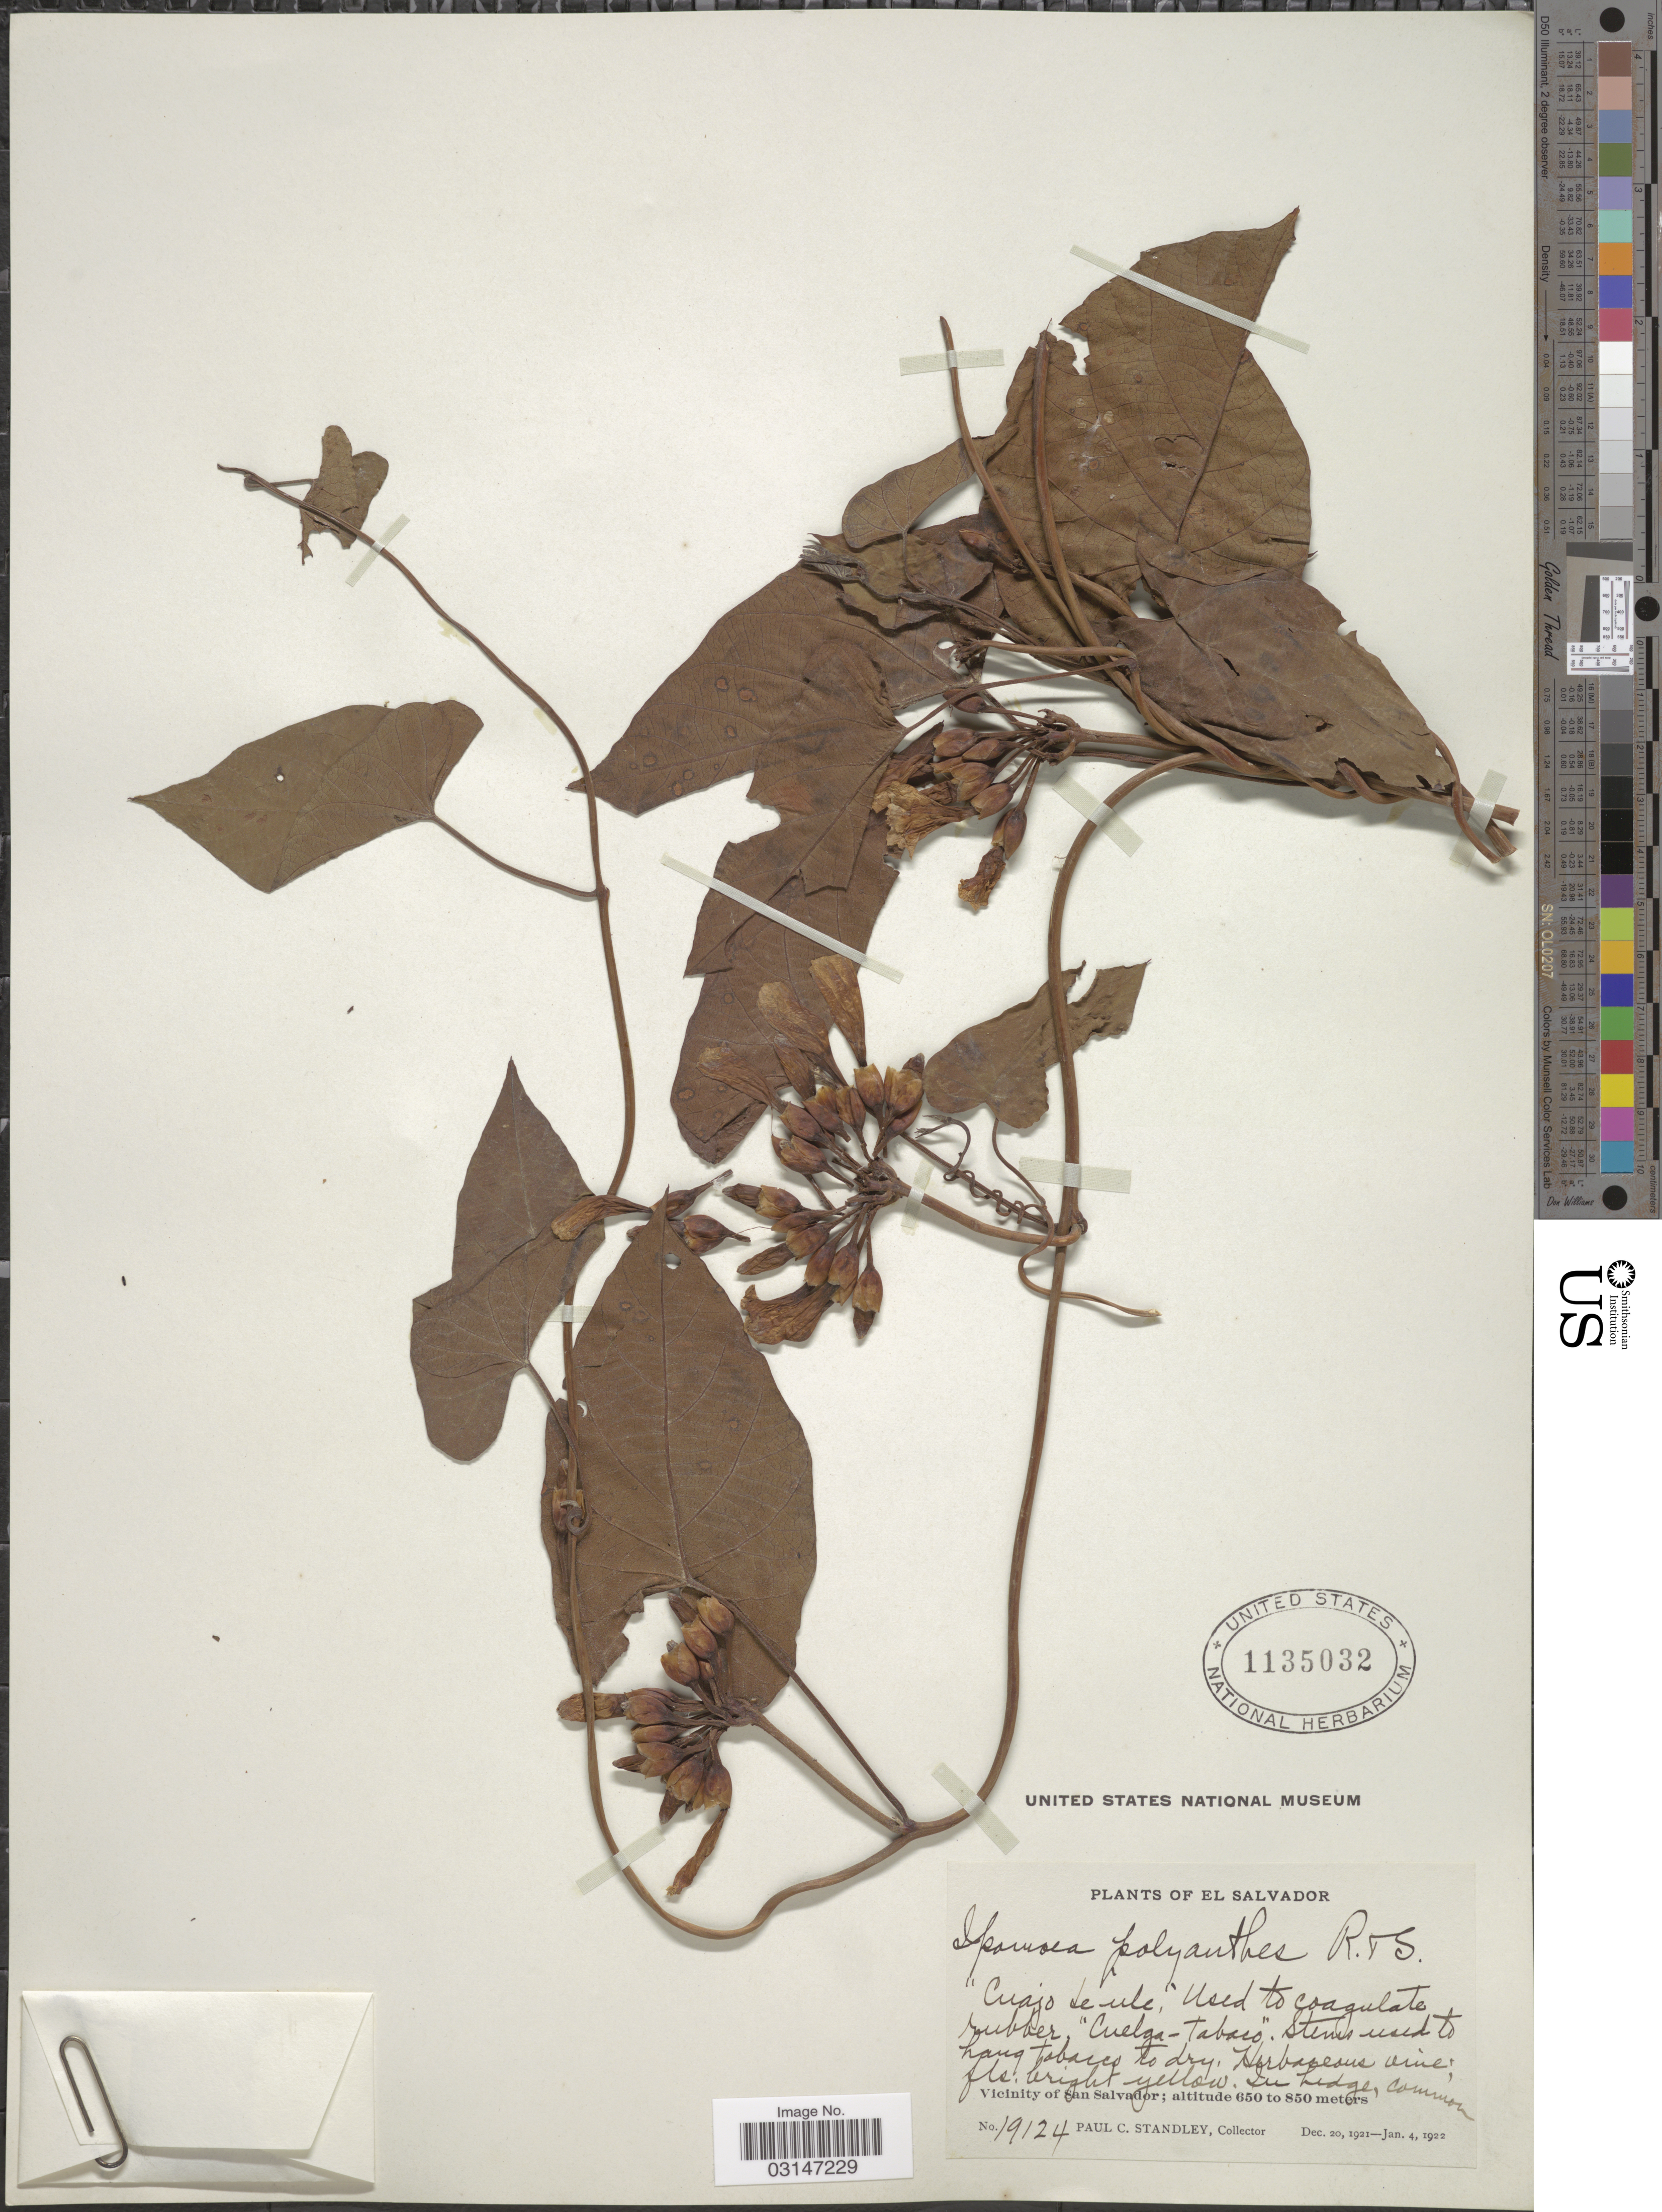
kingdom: Plantae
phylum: Tracheophyta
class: Magnoliopsida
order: Solanales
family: Convolvulaceae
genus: Camonea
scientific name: Camonea umbellata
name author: (L.) A. R. Simões & Staples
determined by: Strong, Mark T., (BOT), Smithsonian Institution - National Museum of Natural History (UNITED STATES)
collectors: P. C. Standley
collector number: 19124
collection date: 1921-12-20/1922-01-04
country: El Salvador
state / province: San Salvador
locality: Vicinity of San Salvador.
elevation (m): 650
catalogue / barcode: US 1135032